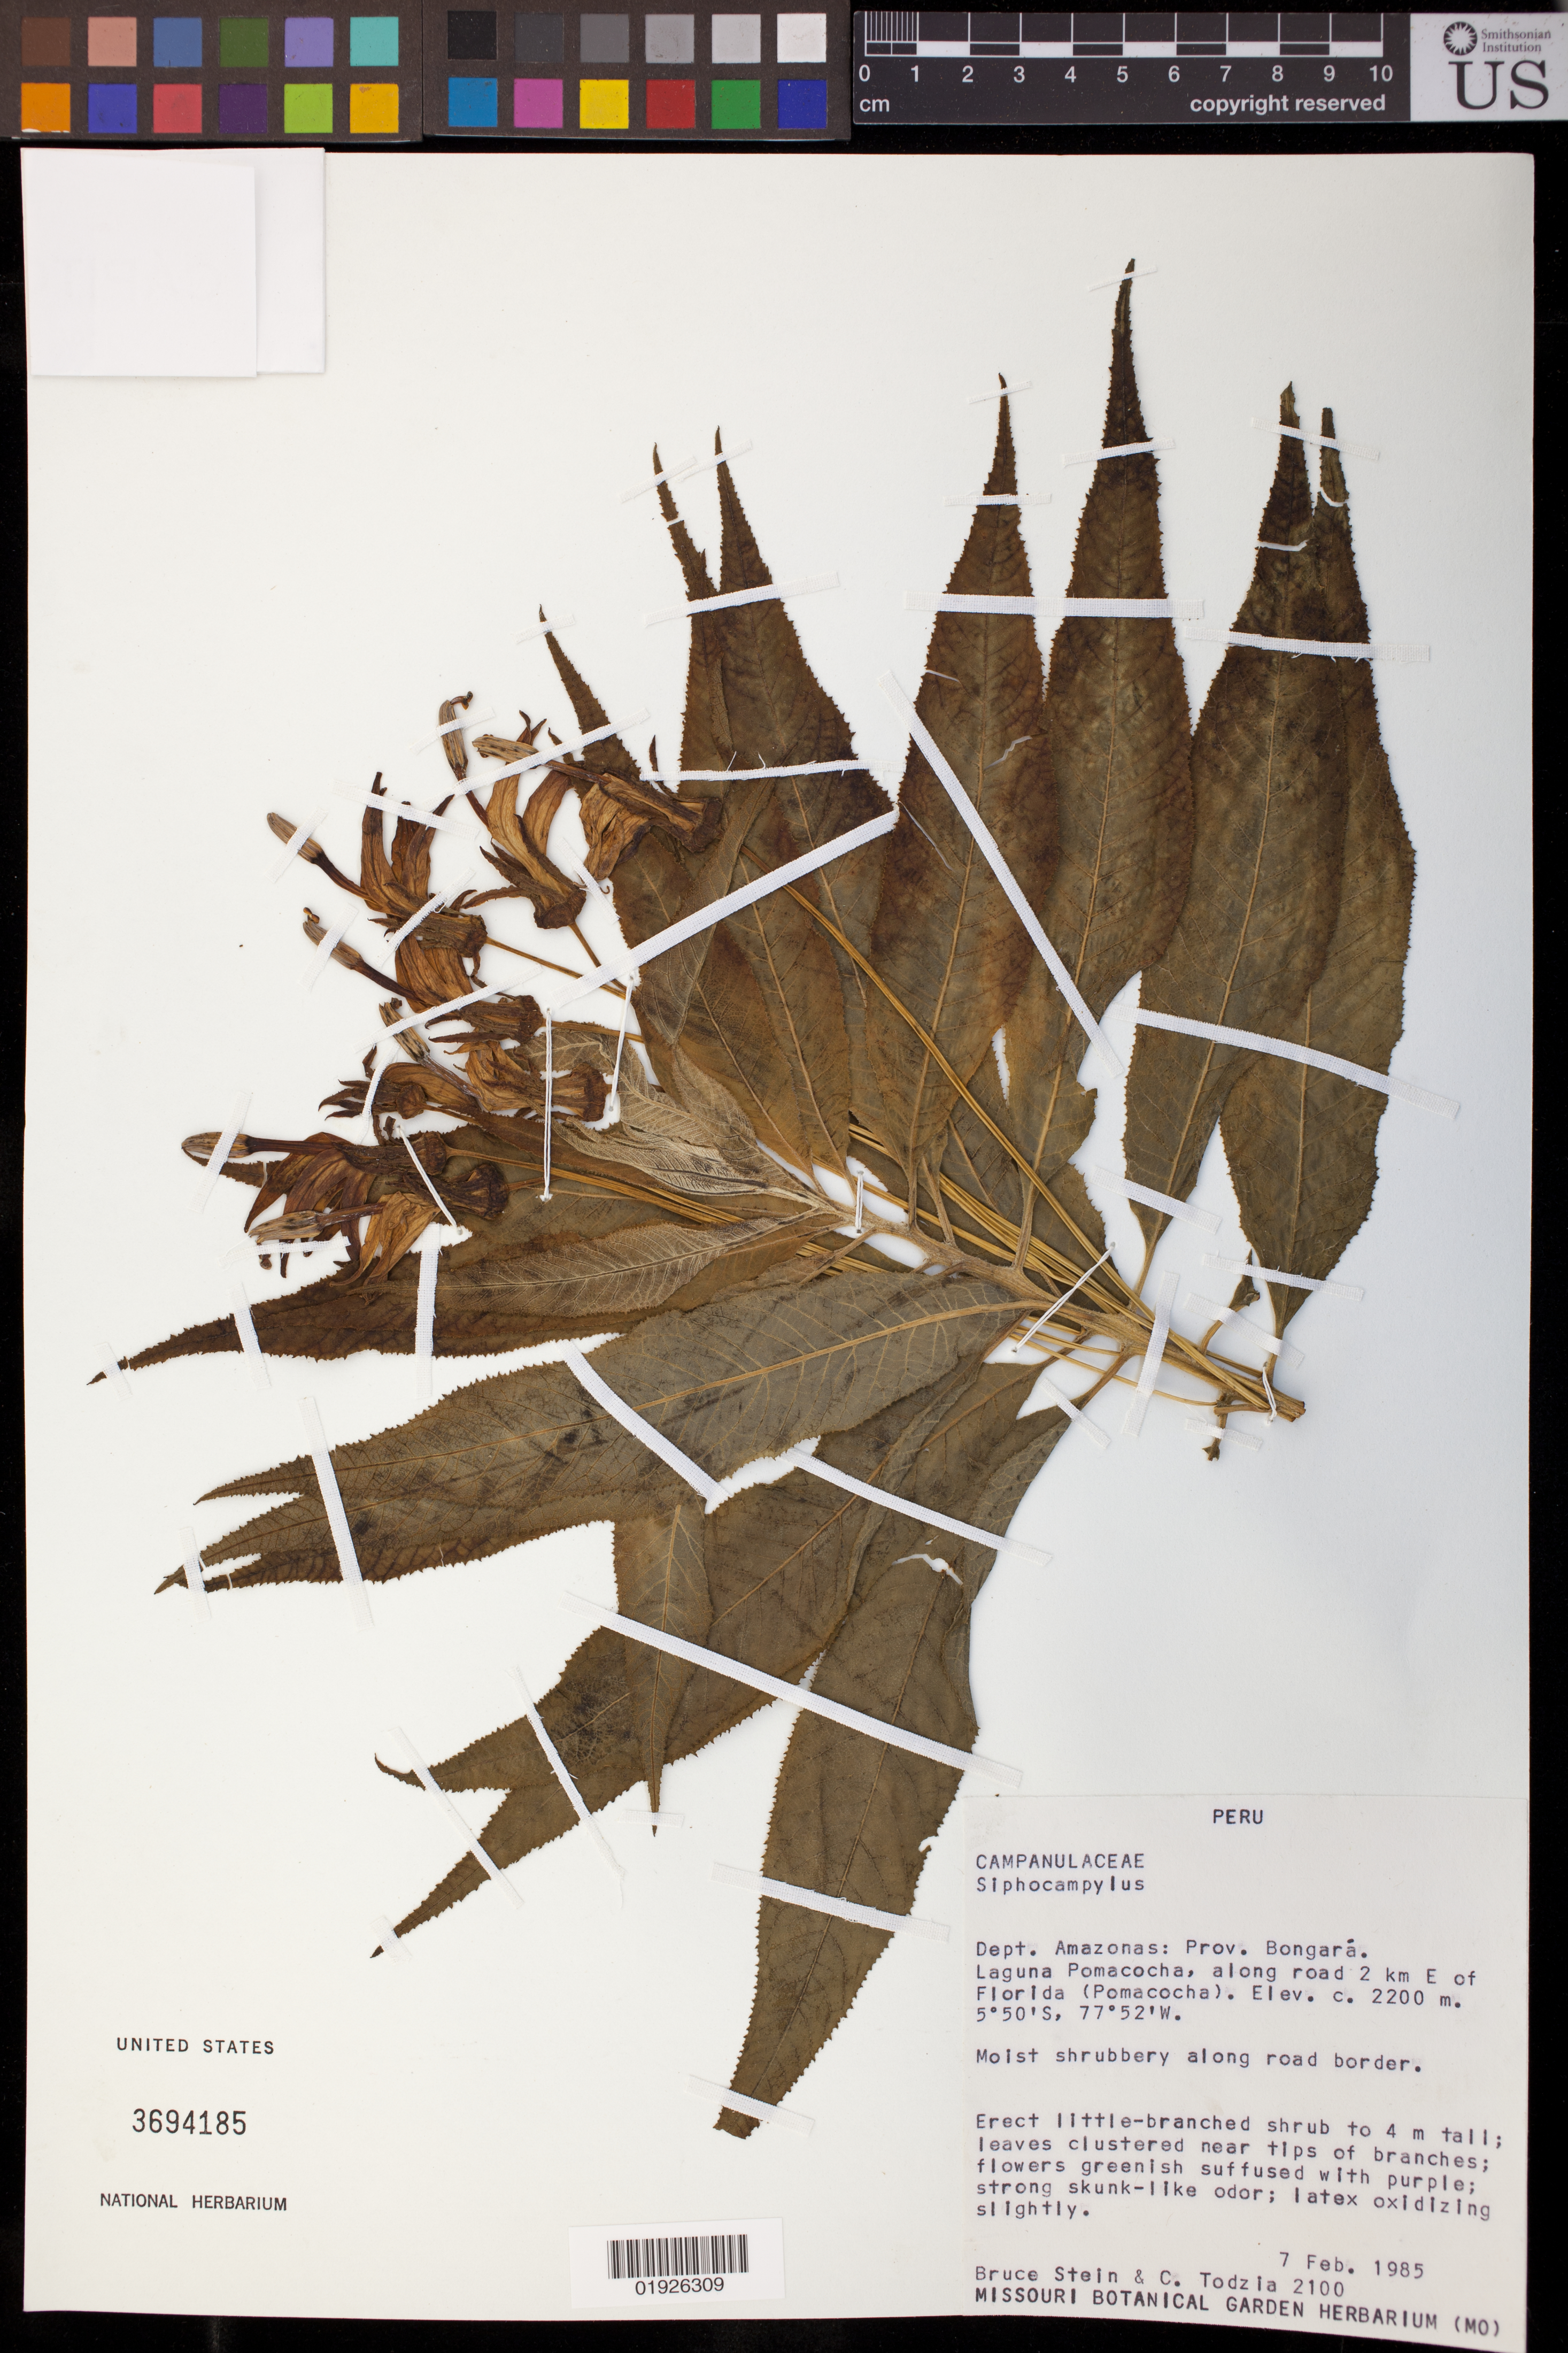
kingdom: Plantae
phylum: Tracheophyta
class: Magnoliopsida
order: Asterales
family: Campanulaceae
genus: Siphocampylus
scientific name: Siphocampylus sp.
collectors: B. A. Stein & C. A. Todzia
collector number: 2100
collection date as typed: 7 Feb 1985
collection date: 1985-02-07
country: Peru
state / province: Amazonas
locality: Prov. Bongará, Laguna Pomacocha, along road 2 km E of Florida (Pomacocha).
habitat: Moist shrubbery along road border.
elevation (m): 2200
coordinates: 5 50 S, 77 52 W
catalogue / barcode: US 3694185